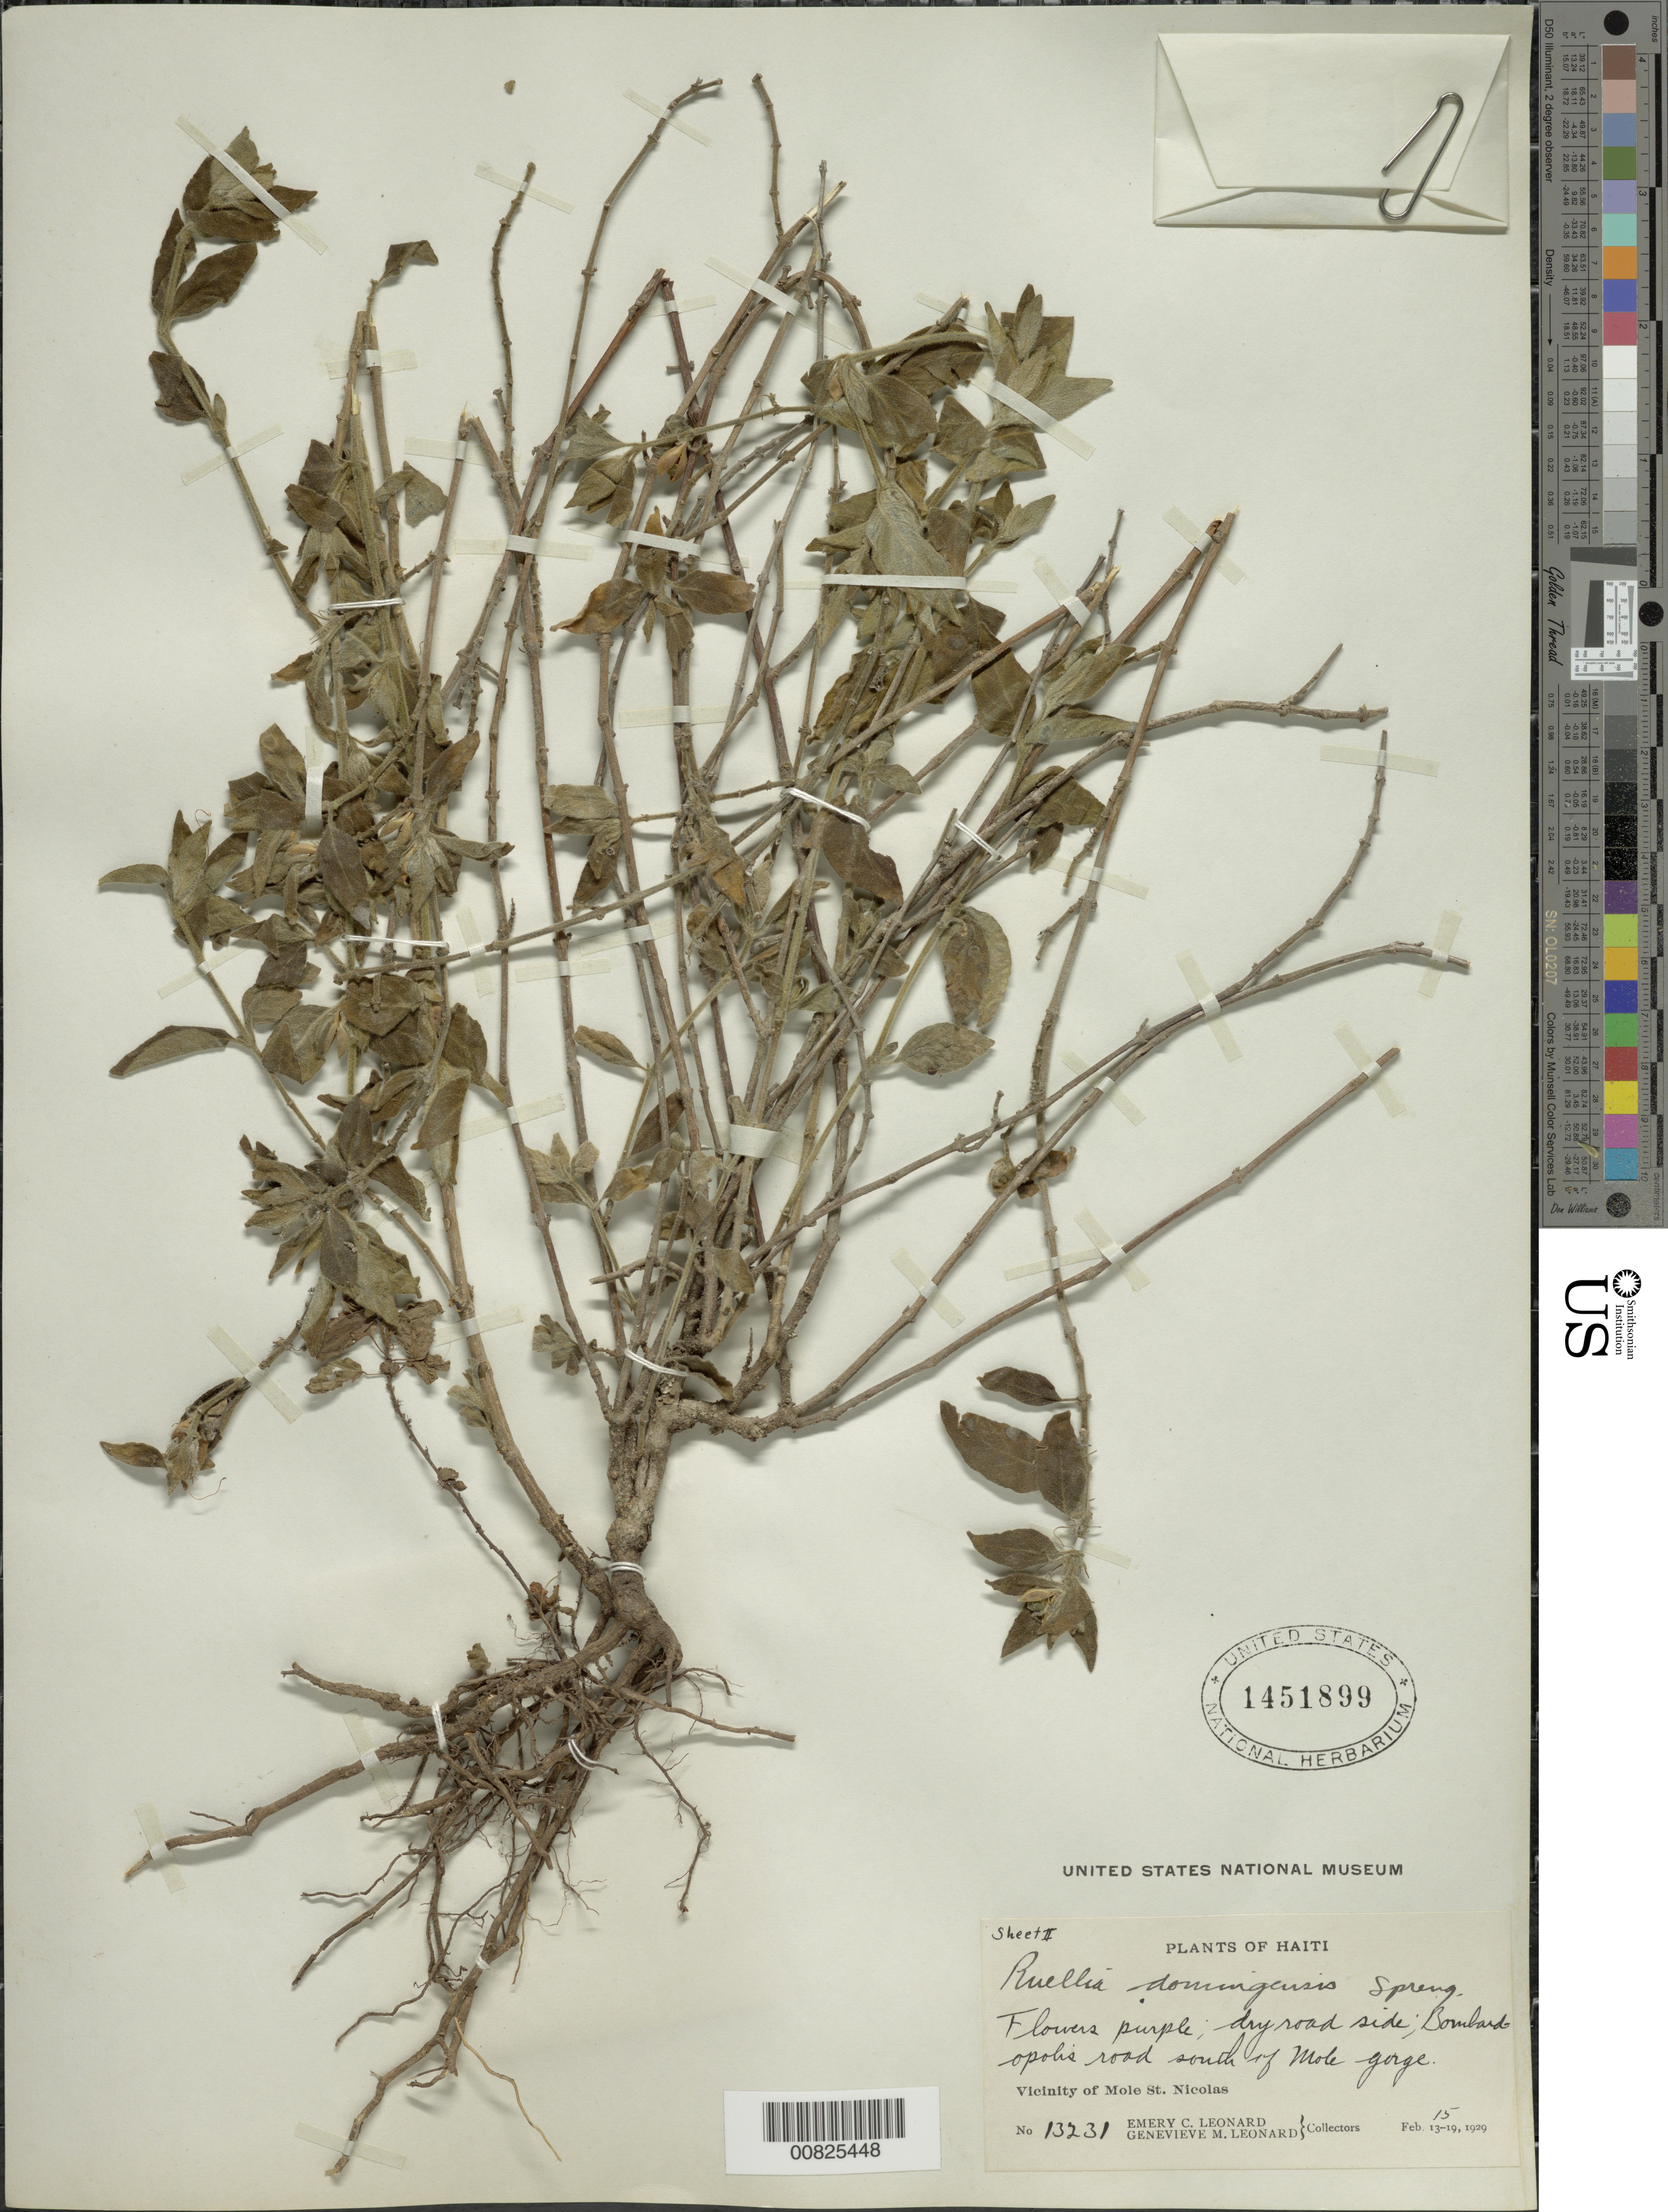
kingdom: Plantae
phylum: Tracheophyta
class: Magnoliopsida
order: Lamiales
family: Acanthaceae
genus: Ruellia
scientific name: Ruellia domingensis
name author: Spreng. ex Nees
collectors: E. C. Leonard & G. M. Leonard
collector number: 13231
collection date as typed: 15 Feb 1929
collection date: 1929-02-15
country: Haiti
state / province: Nord-Ouest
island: Hispaniola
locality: Vicinity of Mole St. Nicolas, Bombardopolis Road, S of Mole Gorge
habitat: Dry roadside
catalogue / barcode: US 1451899